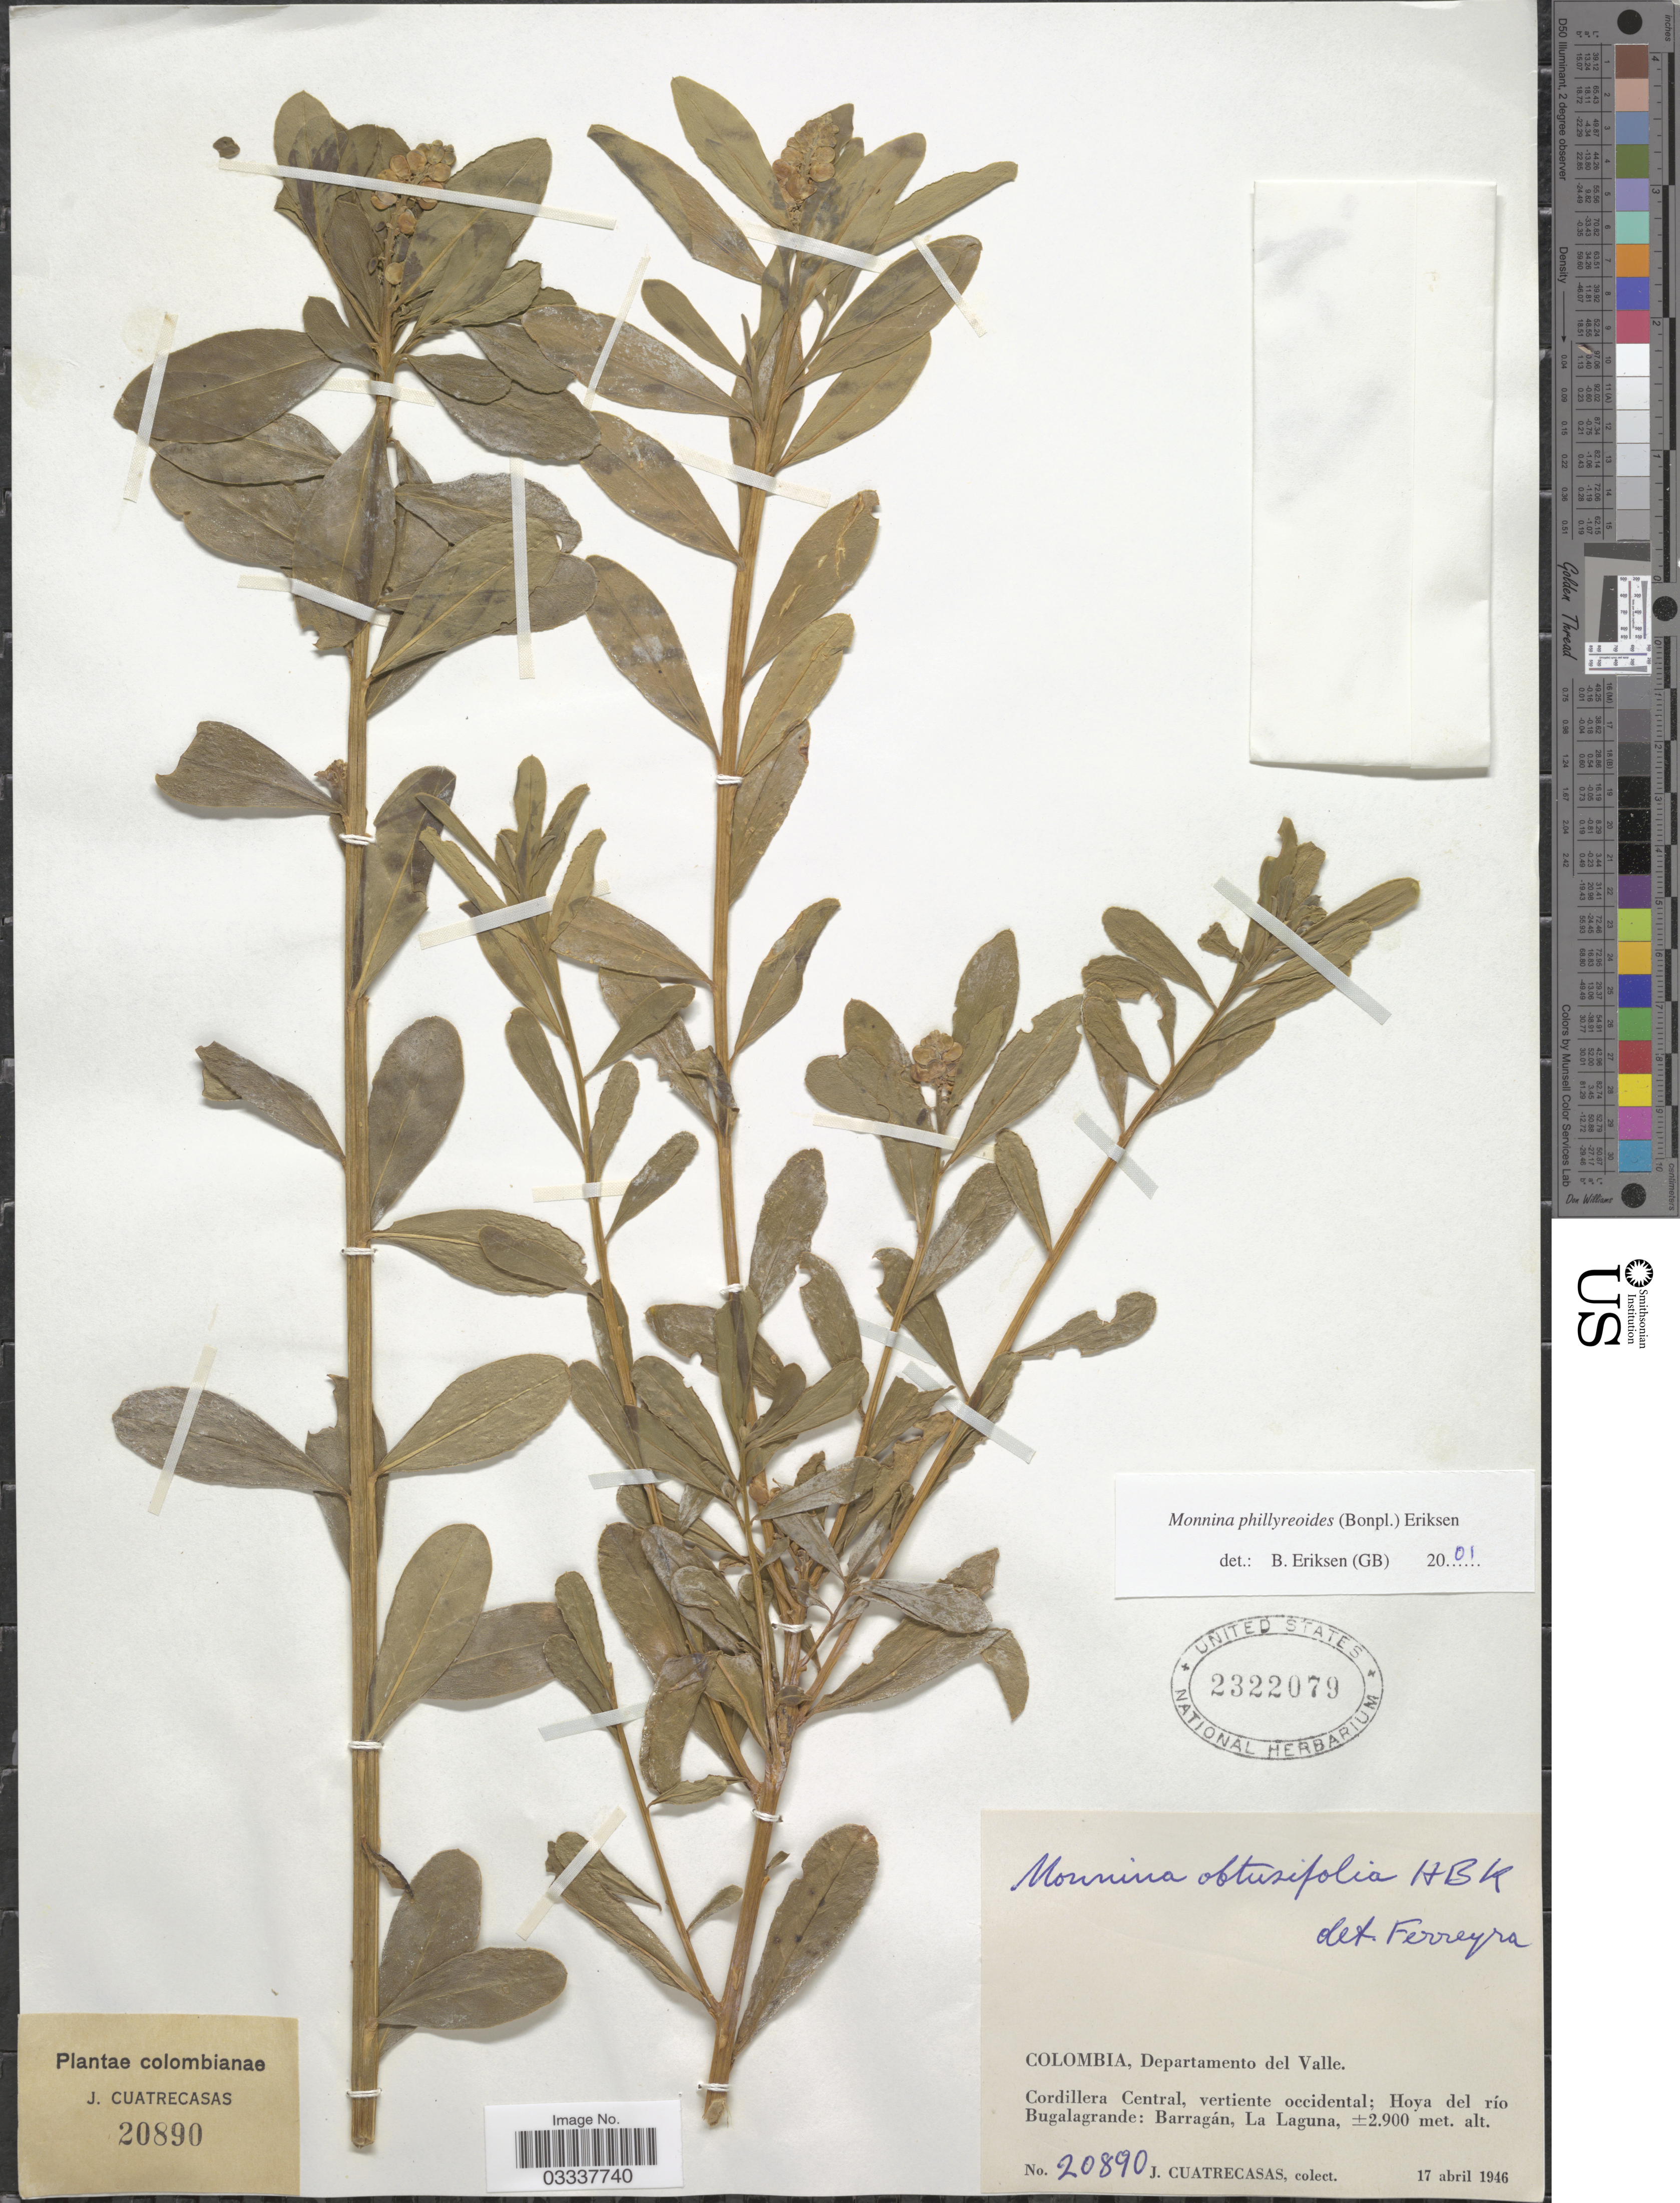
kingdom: Plantae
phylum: Tracheophyta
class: Magnoliopsida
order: Fabales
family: Polygalaceae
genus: Monnina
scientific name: Monnina phillyreoides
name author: (Bonpl.) B. Eriksen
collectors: J. Cuatrecasas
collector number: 20890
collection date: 1946-04-17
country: Colombia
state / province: Valle del Cauca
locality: Departamento del Valle. Cordillera Central, vertiente occidental; Hoya del río Bugalagrande: Barragán, La Laguna.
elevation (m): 2900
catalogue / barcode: US 2322079